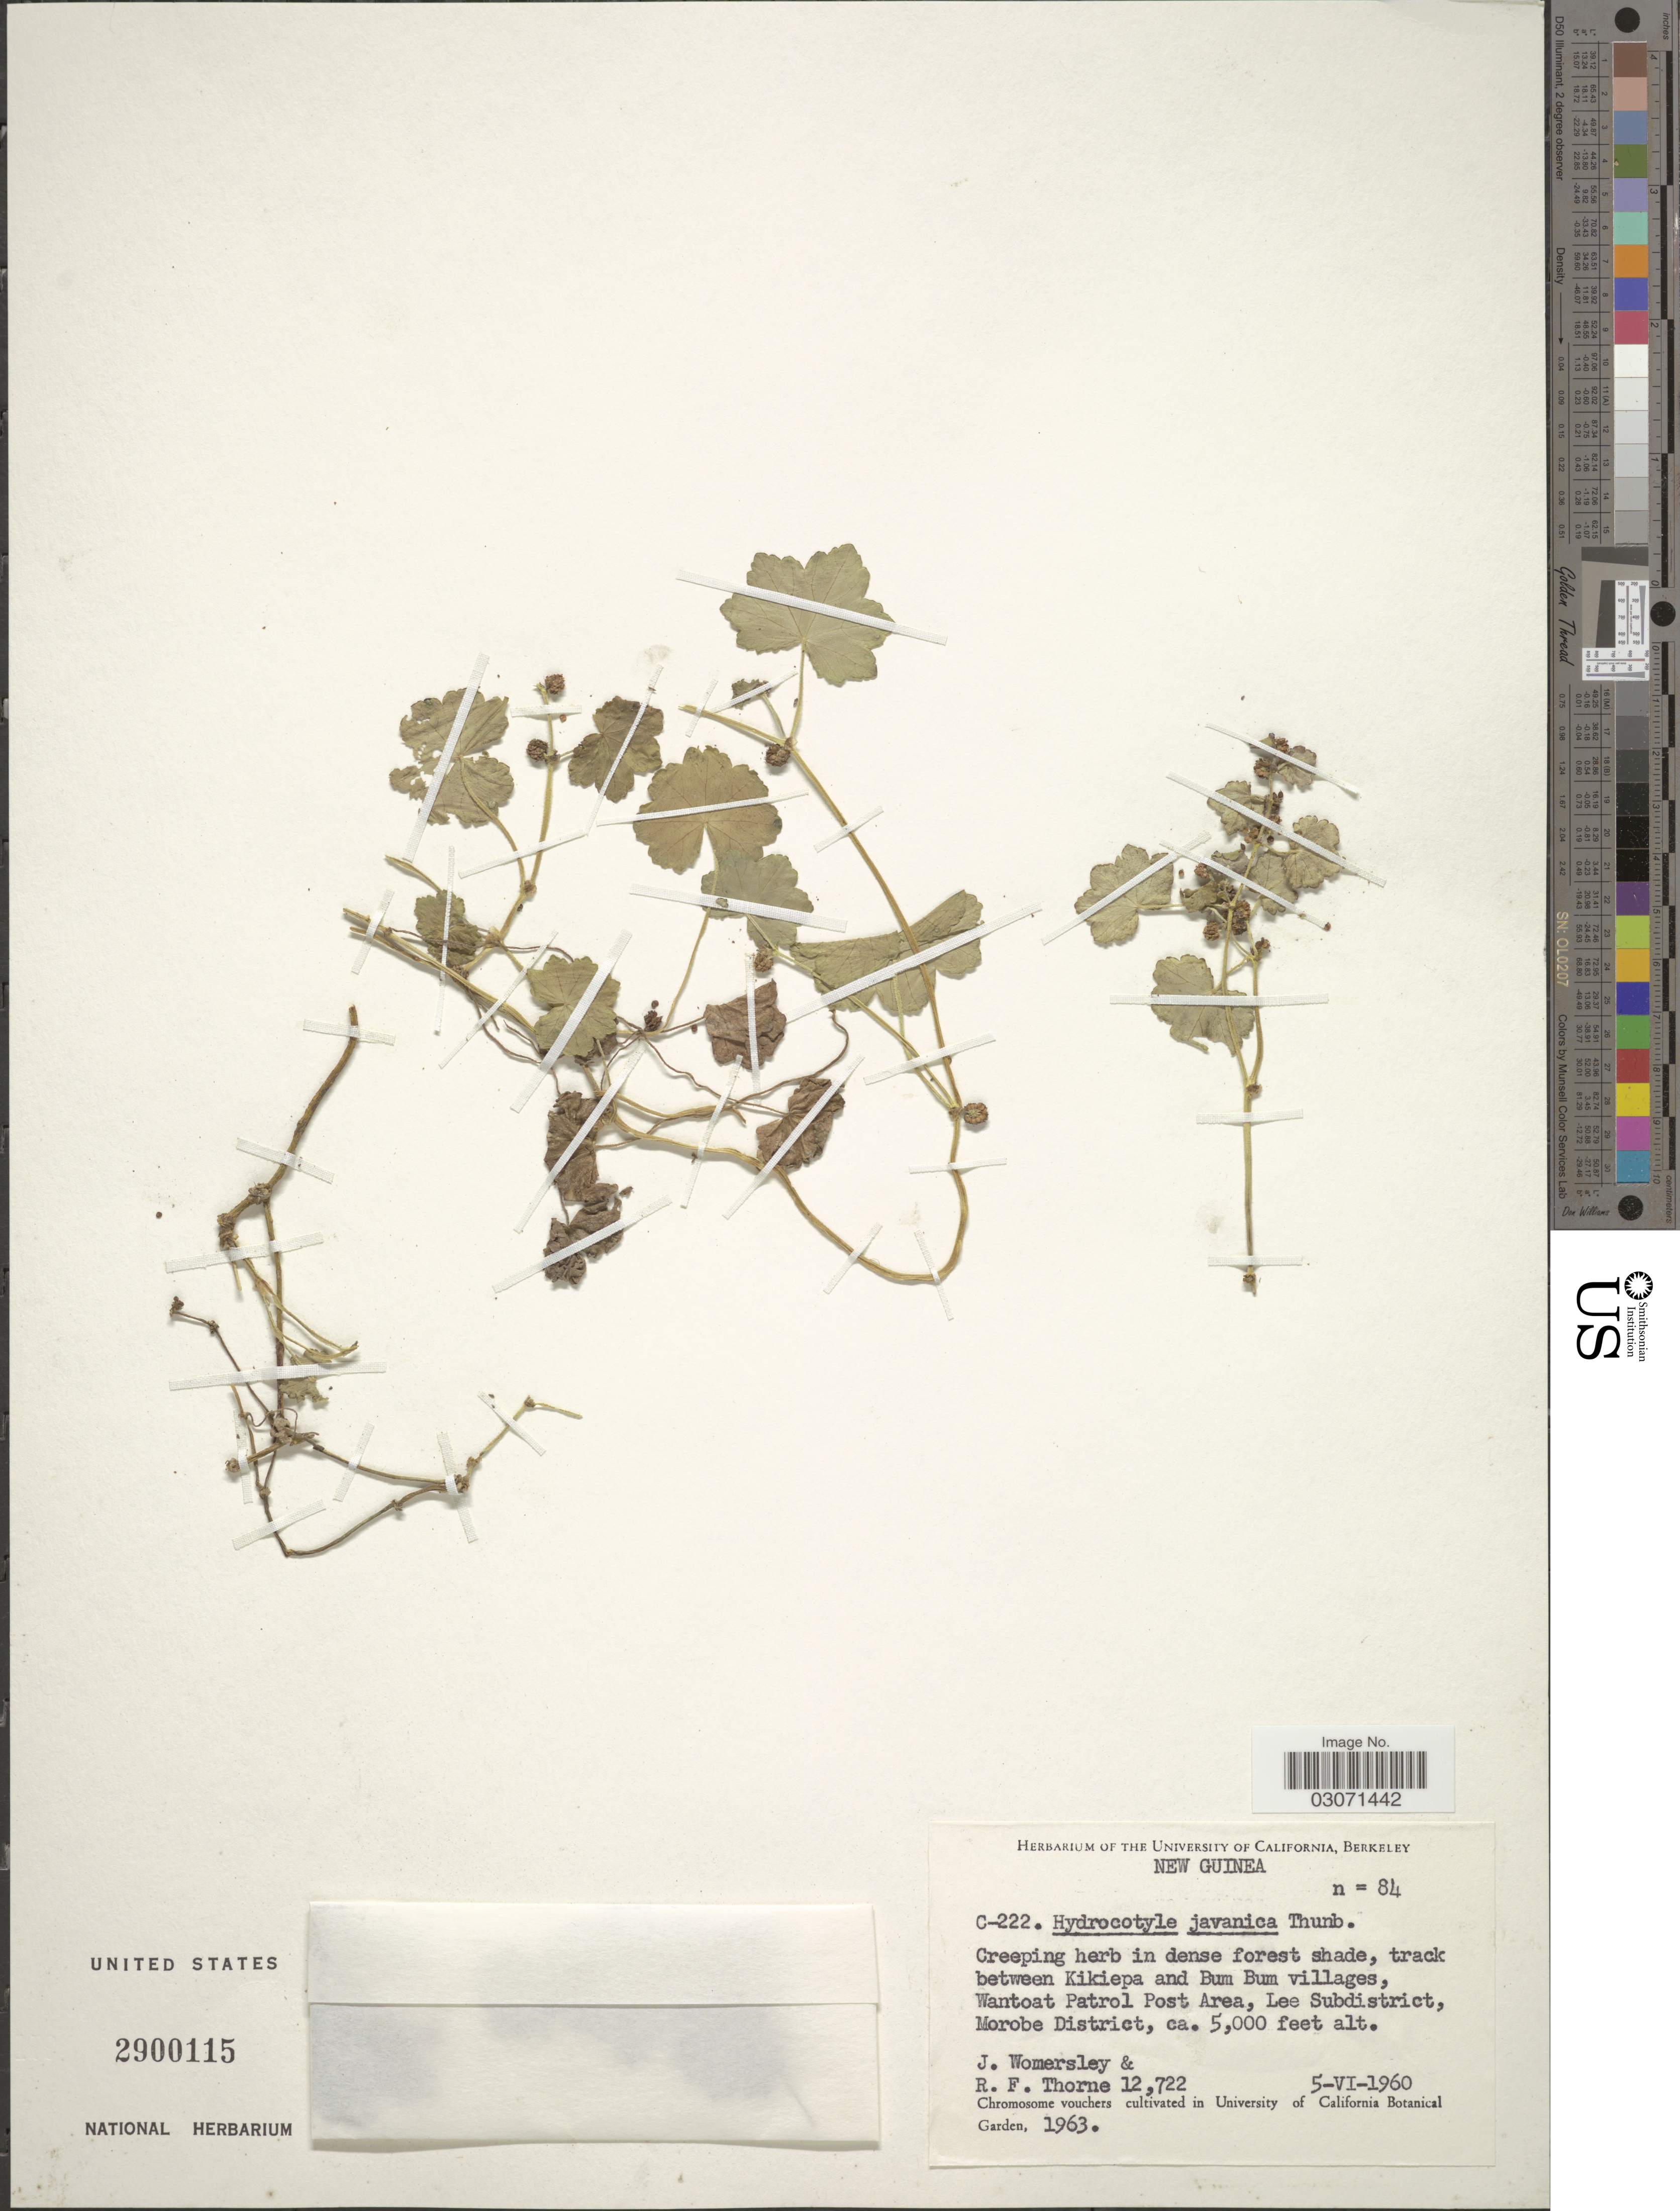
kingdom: Plantae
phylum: Tracheophyta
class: Magnoliopsida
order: Apiales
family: Araliaceae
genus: Hydrocotyle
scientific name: Hydrocotyle javanica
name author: Thunb.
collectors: J. S. Womersley & R. Thorne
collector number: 12722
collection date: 1960-06-05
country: Papua New Guinea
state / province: Morobe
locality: New Guinea. Track between Kikiepa and Bum Bum villages, Wantoat Patrol Post Area, Lee Subdistrict, Morobe District.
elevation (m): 1524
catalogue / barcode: US 2900115